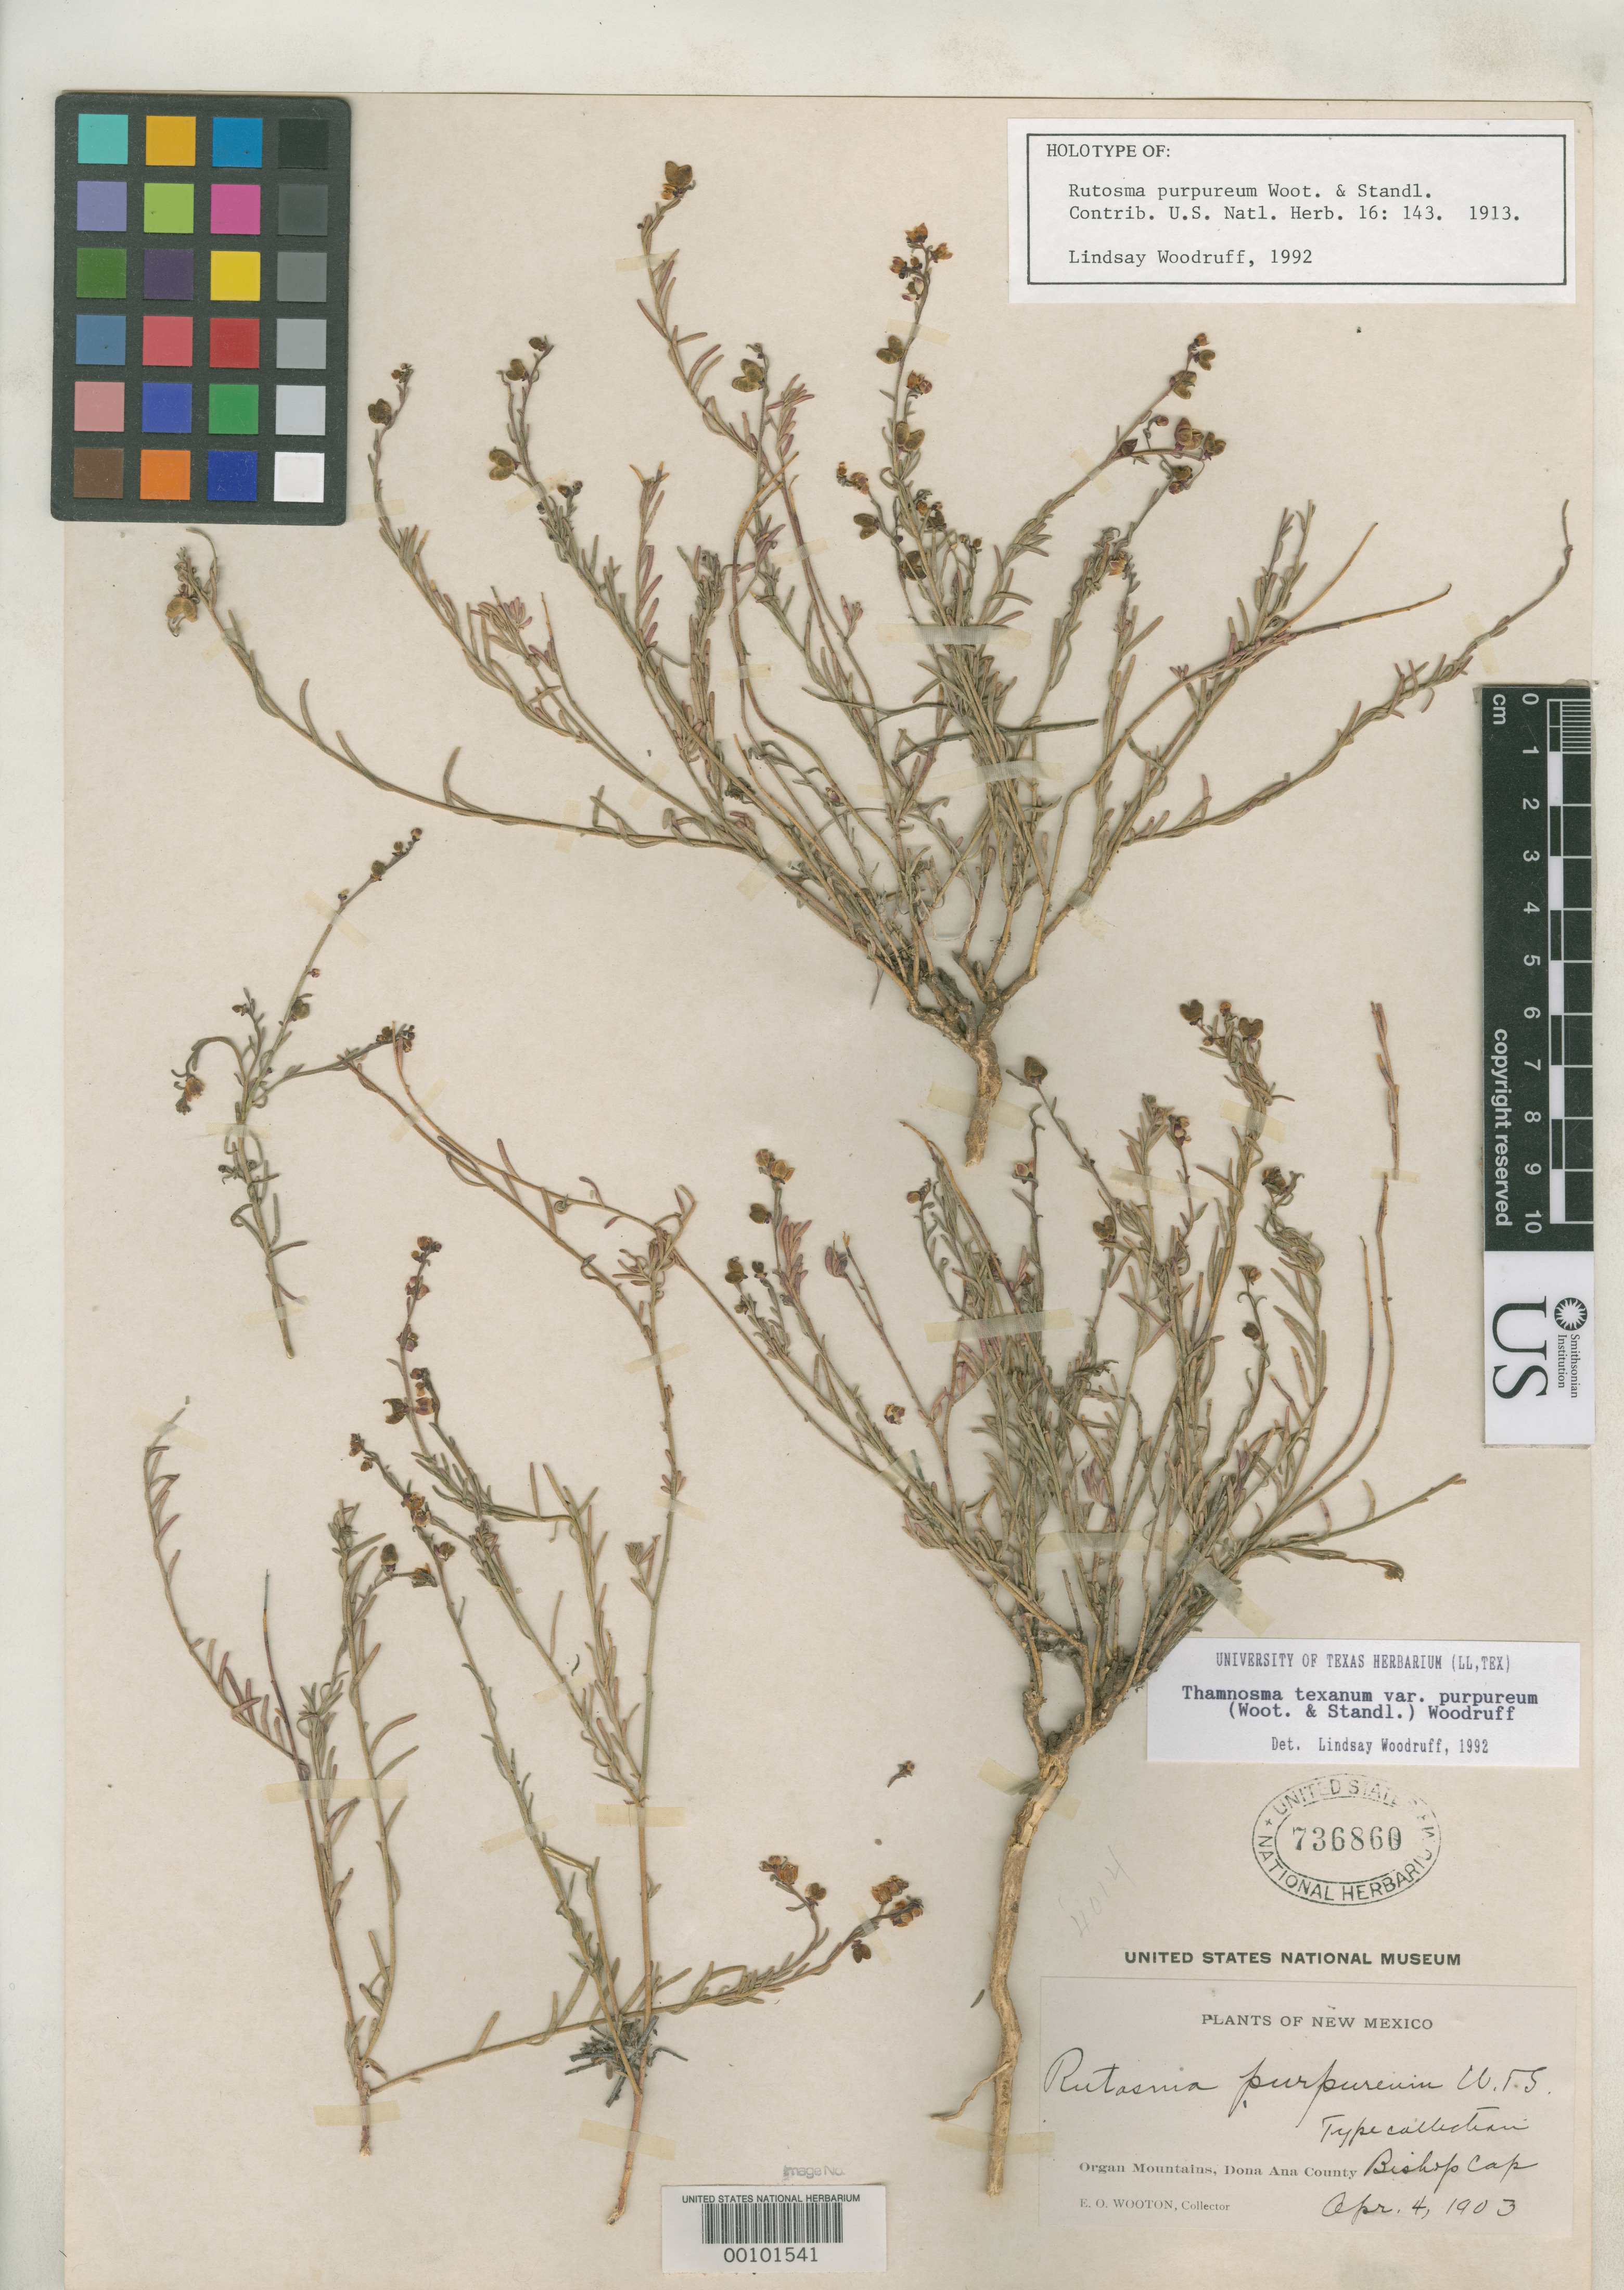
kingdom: Plantae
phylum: Tracheophyta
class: Magnoliopsida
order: Sapindales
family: Rutaceae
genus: Rutosma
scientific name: Rutosma purpureum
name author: Wooton & Standl.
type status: Holotype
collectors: E. O. Wooton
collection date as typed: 04 Apr 1903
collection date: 1903-04-04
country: United States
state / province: New Mexico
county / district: Dona Ana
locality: Bishops Cap, South Organ Mts.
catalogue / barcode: US 736860